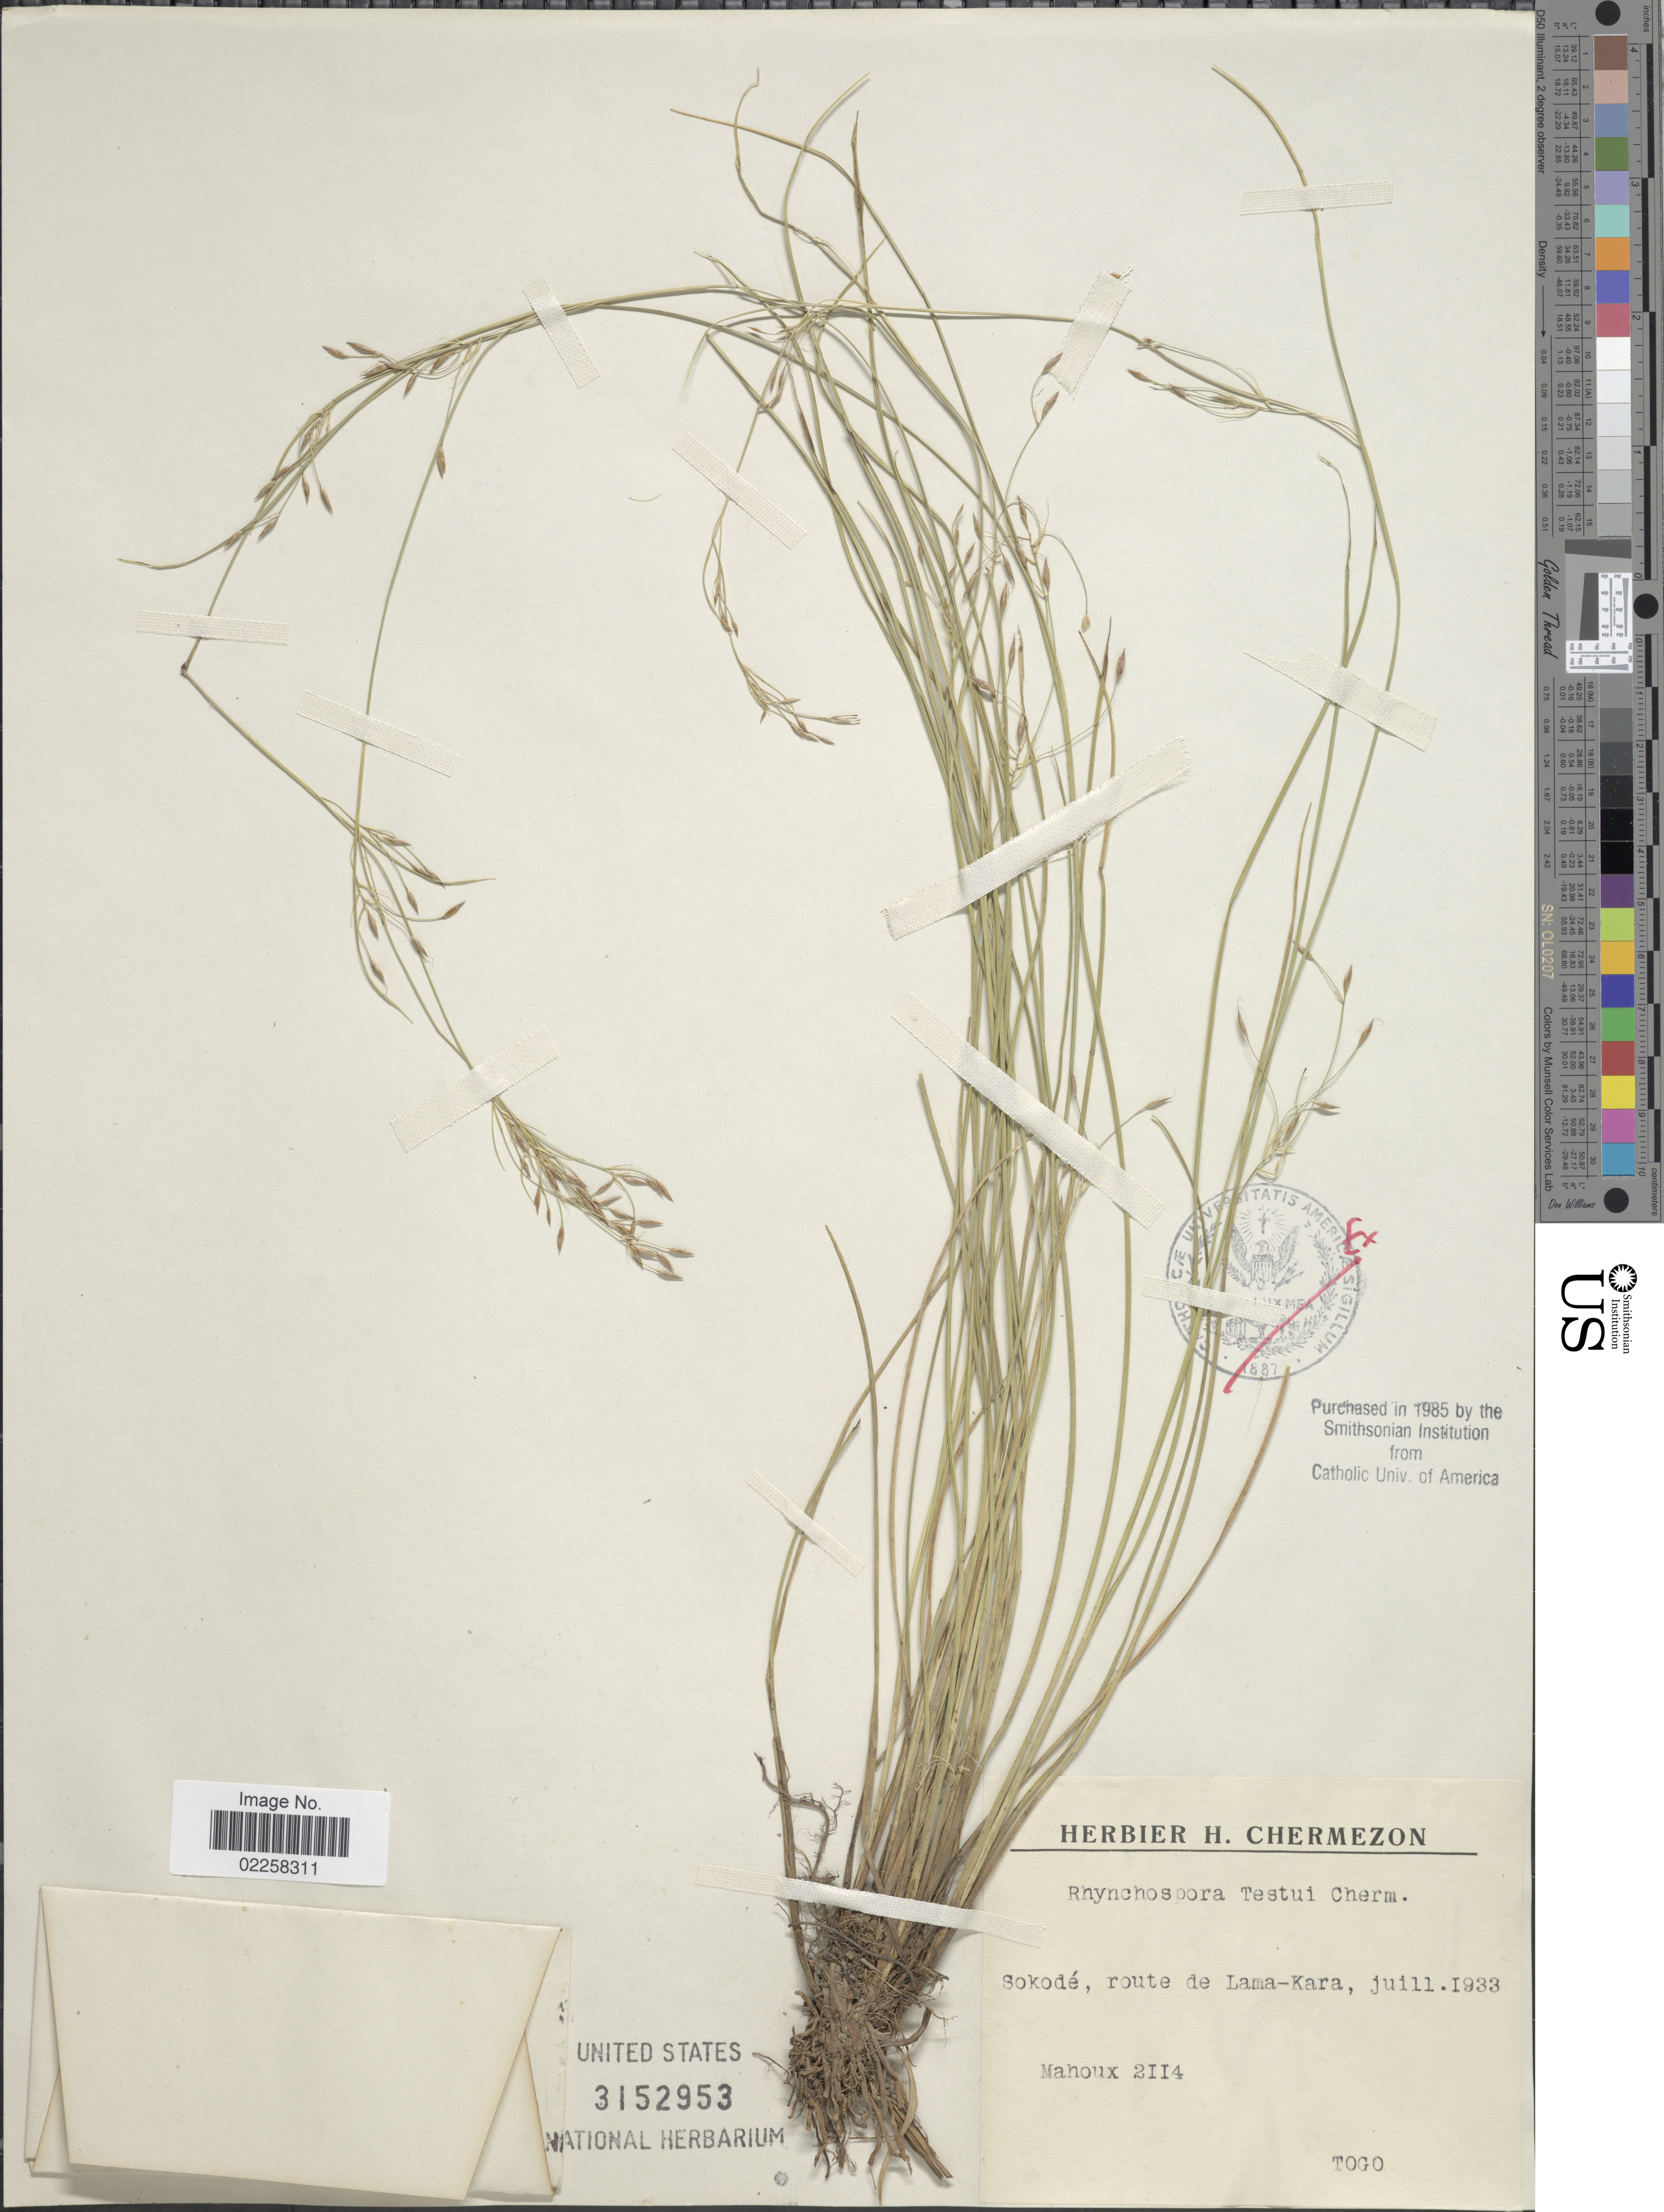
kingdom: Plantae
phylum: Tracheophyta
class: Liliopsida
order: Poales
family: Cyperaceae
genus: Rhynchospora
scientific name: Rhynchospora gracillima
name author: Thwaites & Hook.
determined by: Filho, P. J. S. Silva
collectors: P. Mahoux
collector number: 2114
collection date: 1933-07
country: Togo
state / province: Centrale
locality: Sokode, route de Lama-Kara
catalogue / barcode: US 3152953